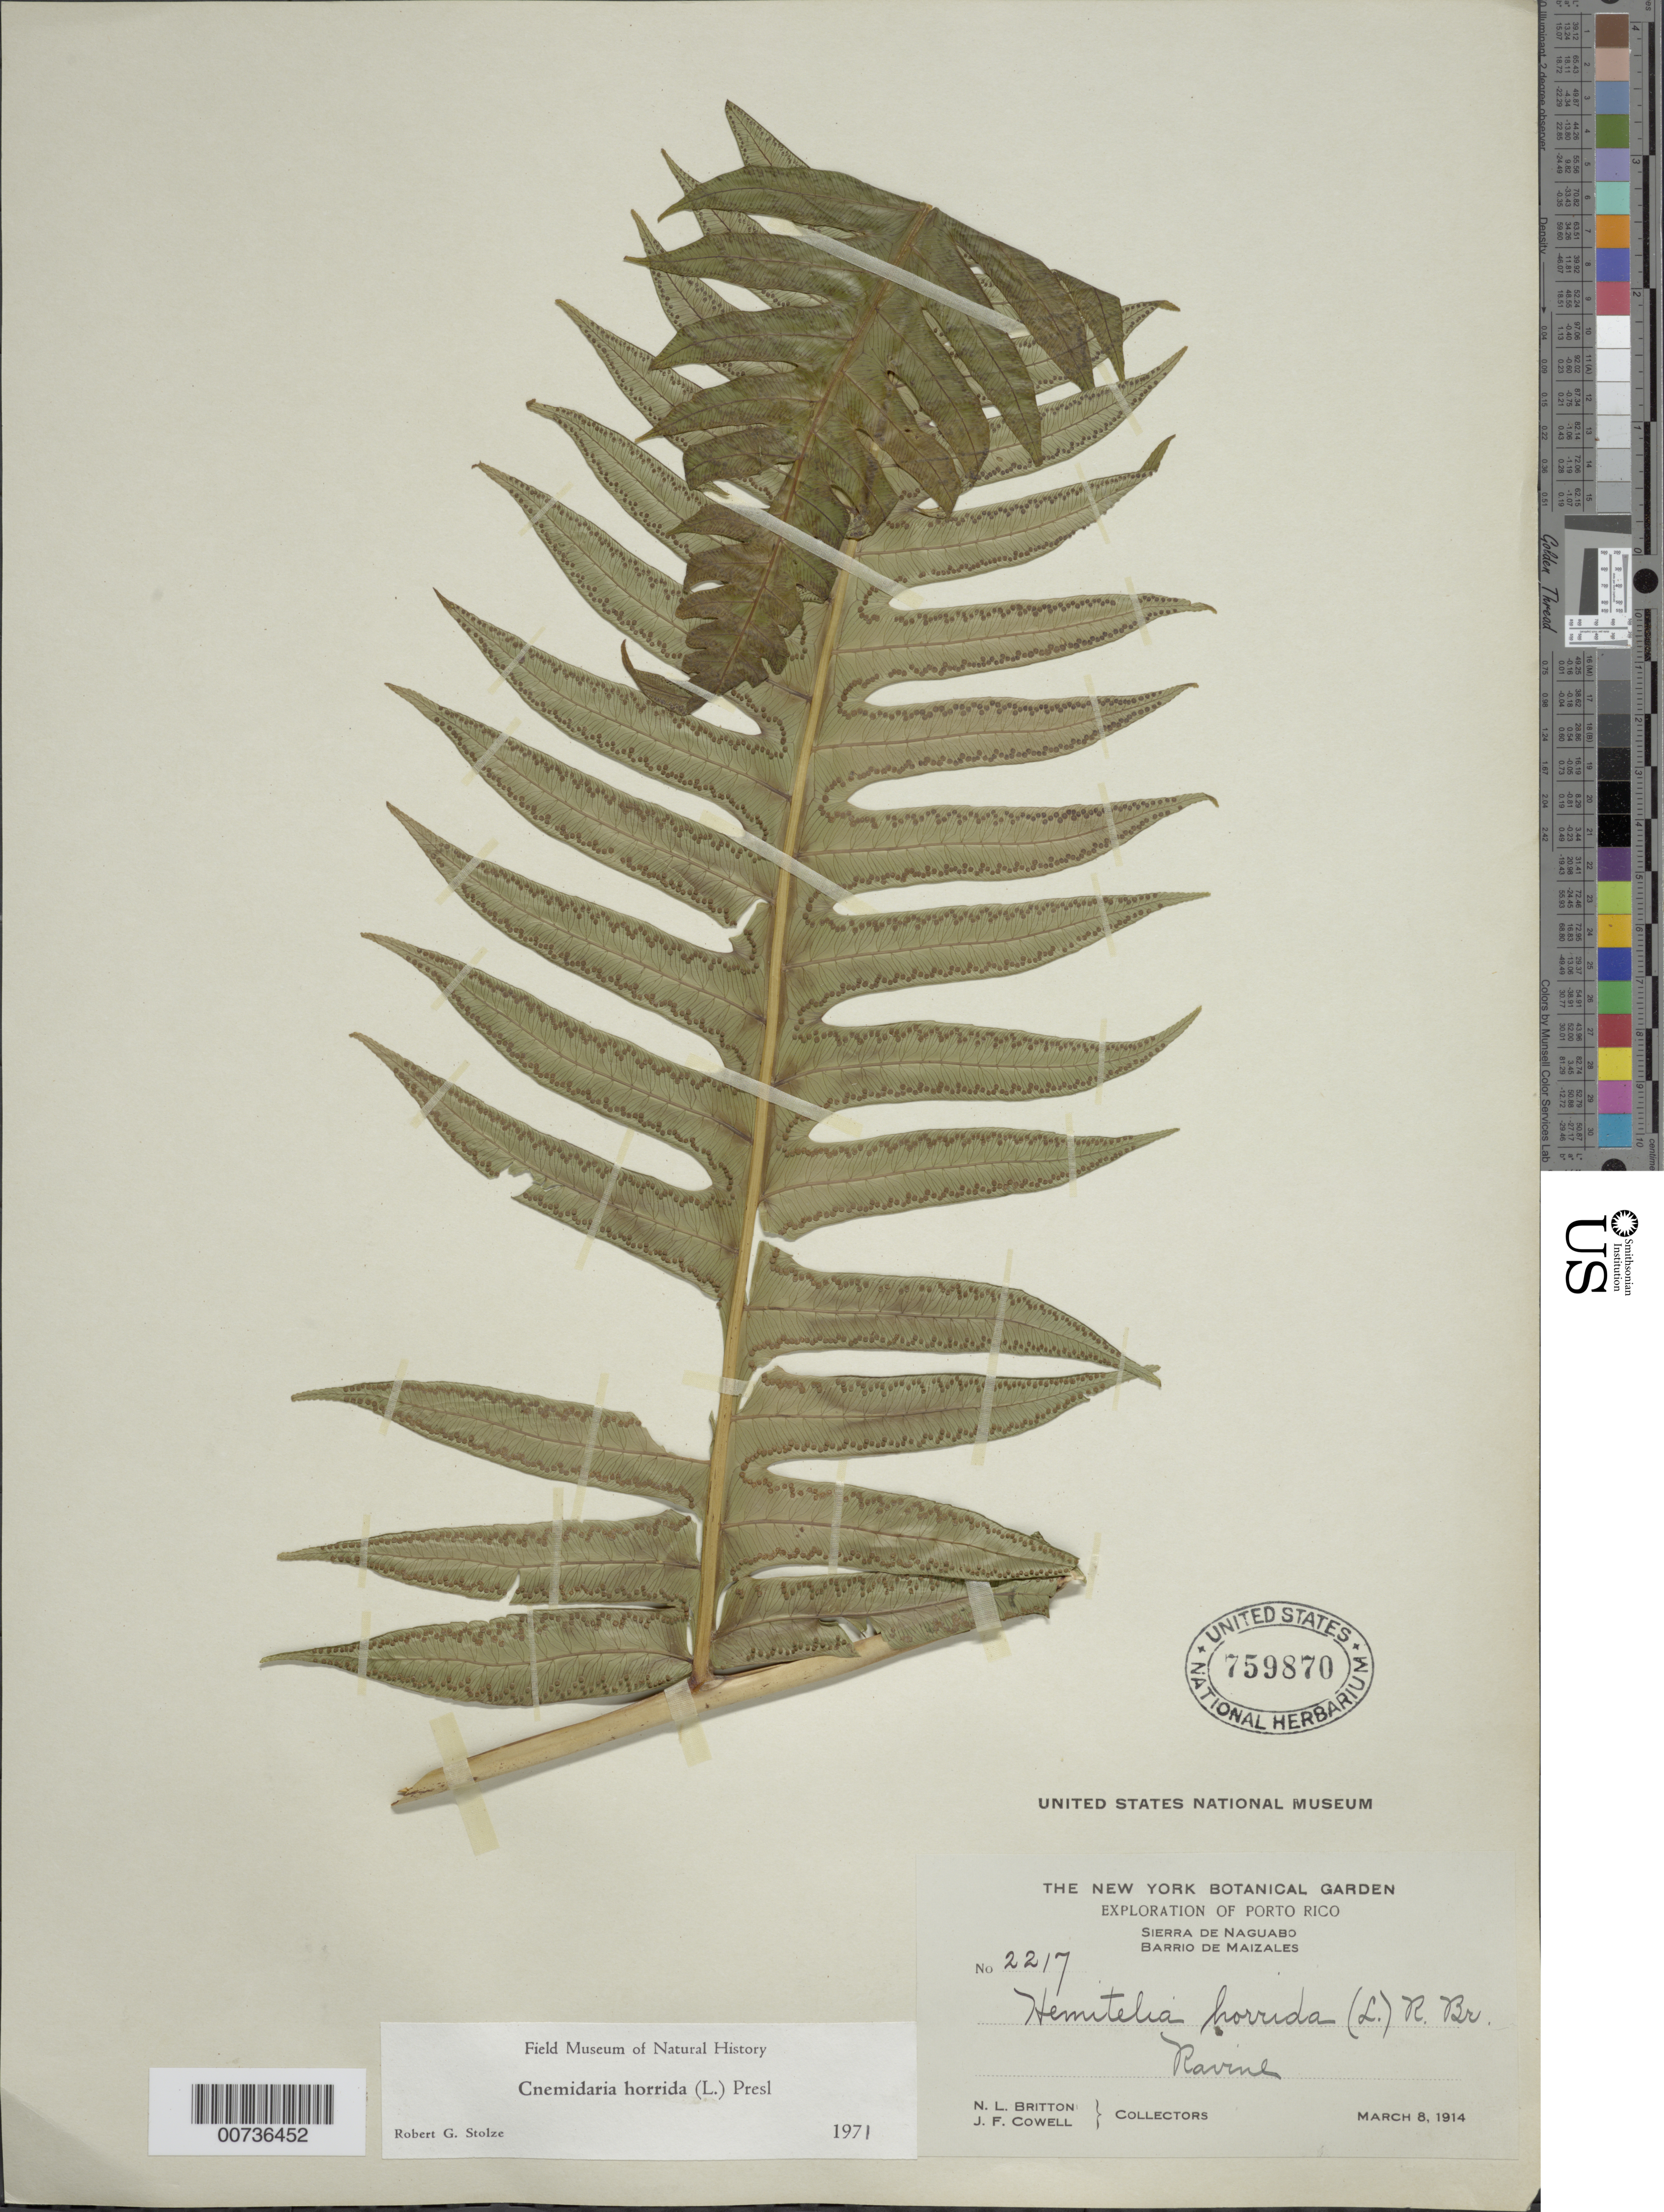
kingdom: Plantae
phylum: Tracheophyta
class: Polypodiopsida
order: Cyatheales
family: Cyatheaceae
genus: Cyathea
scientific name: Cyathea horrida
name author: (L.) Sm.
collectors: N. Britton & J. F. Cowell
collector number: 2217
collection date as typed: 08 Mar 1914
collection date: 1914-03-08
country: Puerto Rico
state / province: Naguabo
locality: Sierra de Naguabo, Barrio de Maizales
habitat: Ravine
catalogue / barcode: US 759870